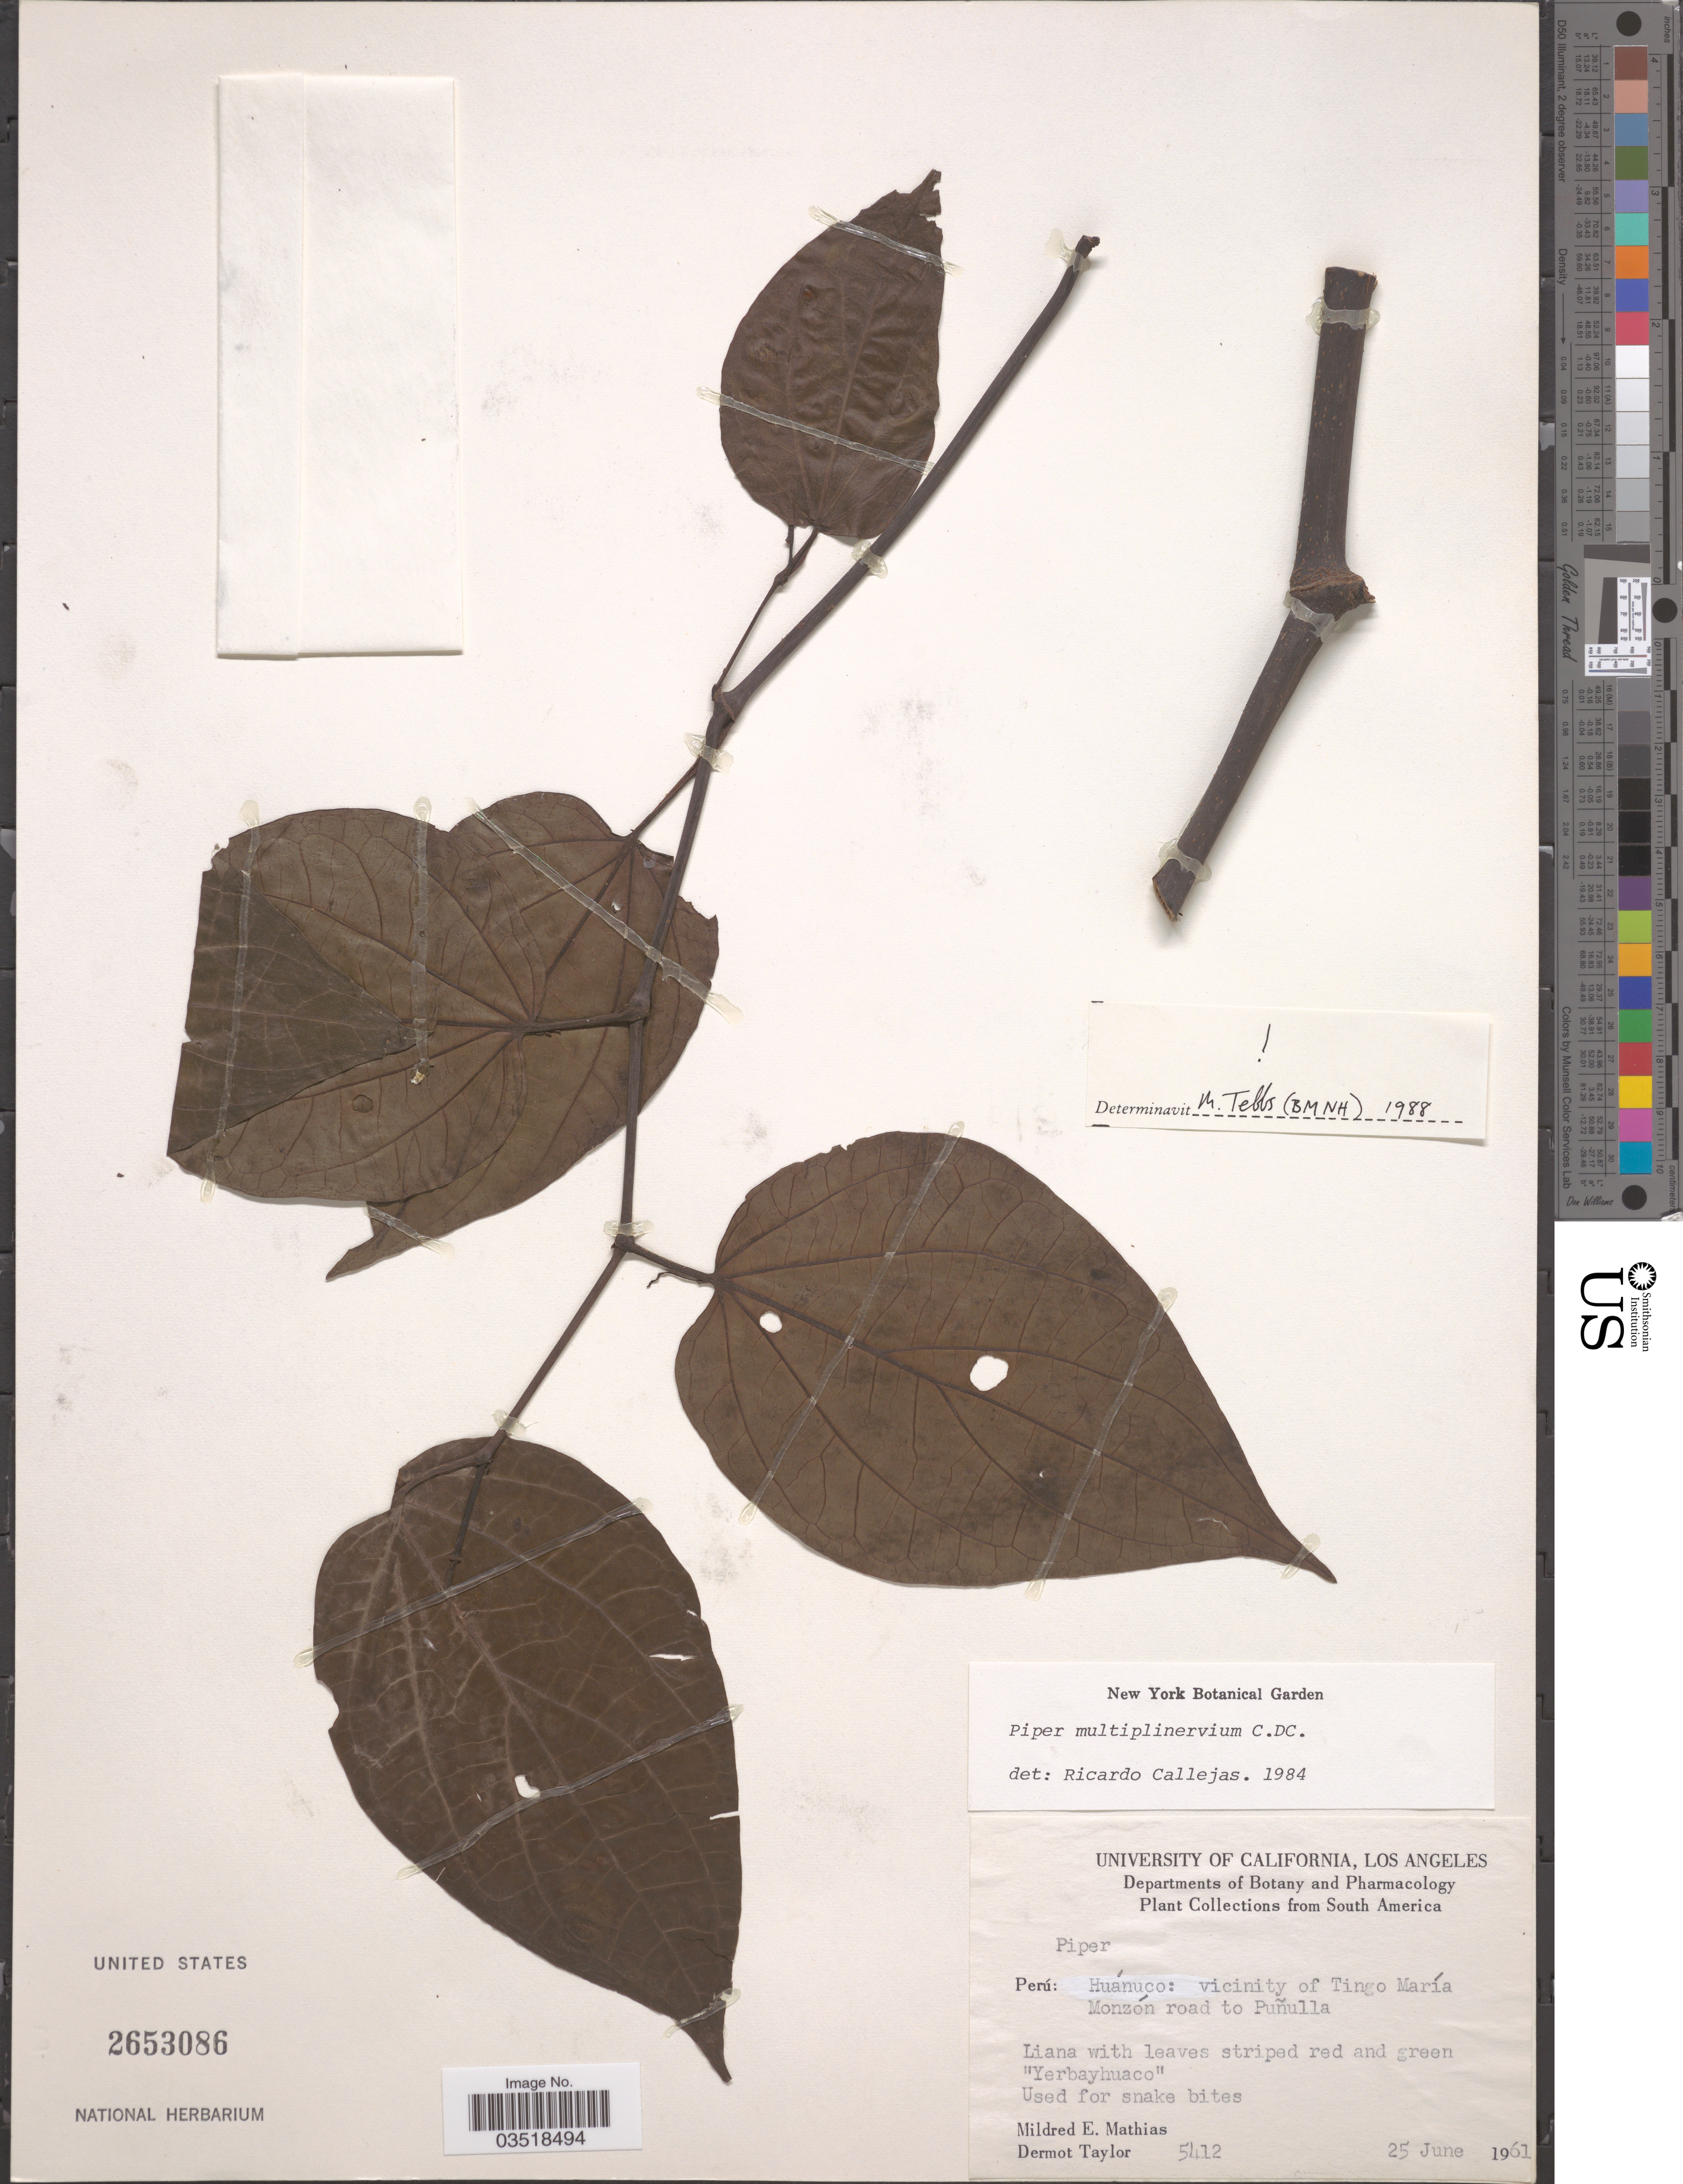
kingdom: Plantae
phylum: Tracheophyta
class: Magnoliopsida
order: Piperales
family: Piperaceae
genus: Piper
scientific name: Piper multiplinervium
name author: C. DC.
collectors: M. E. Mathias & D. Taylor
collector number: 5412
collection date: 1961-06-25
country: Peru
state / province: Huánuco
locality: Vicinity of Tingo María Monzón road to Puñulla.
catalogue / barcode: US 2653086